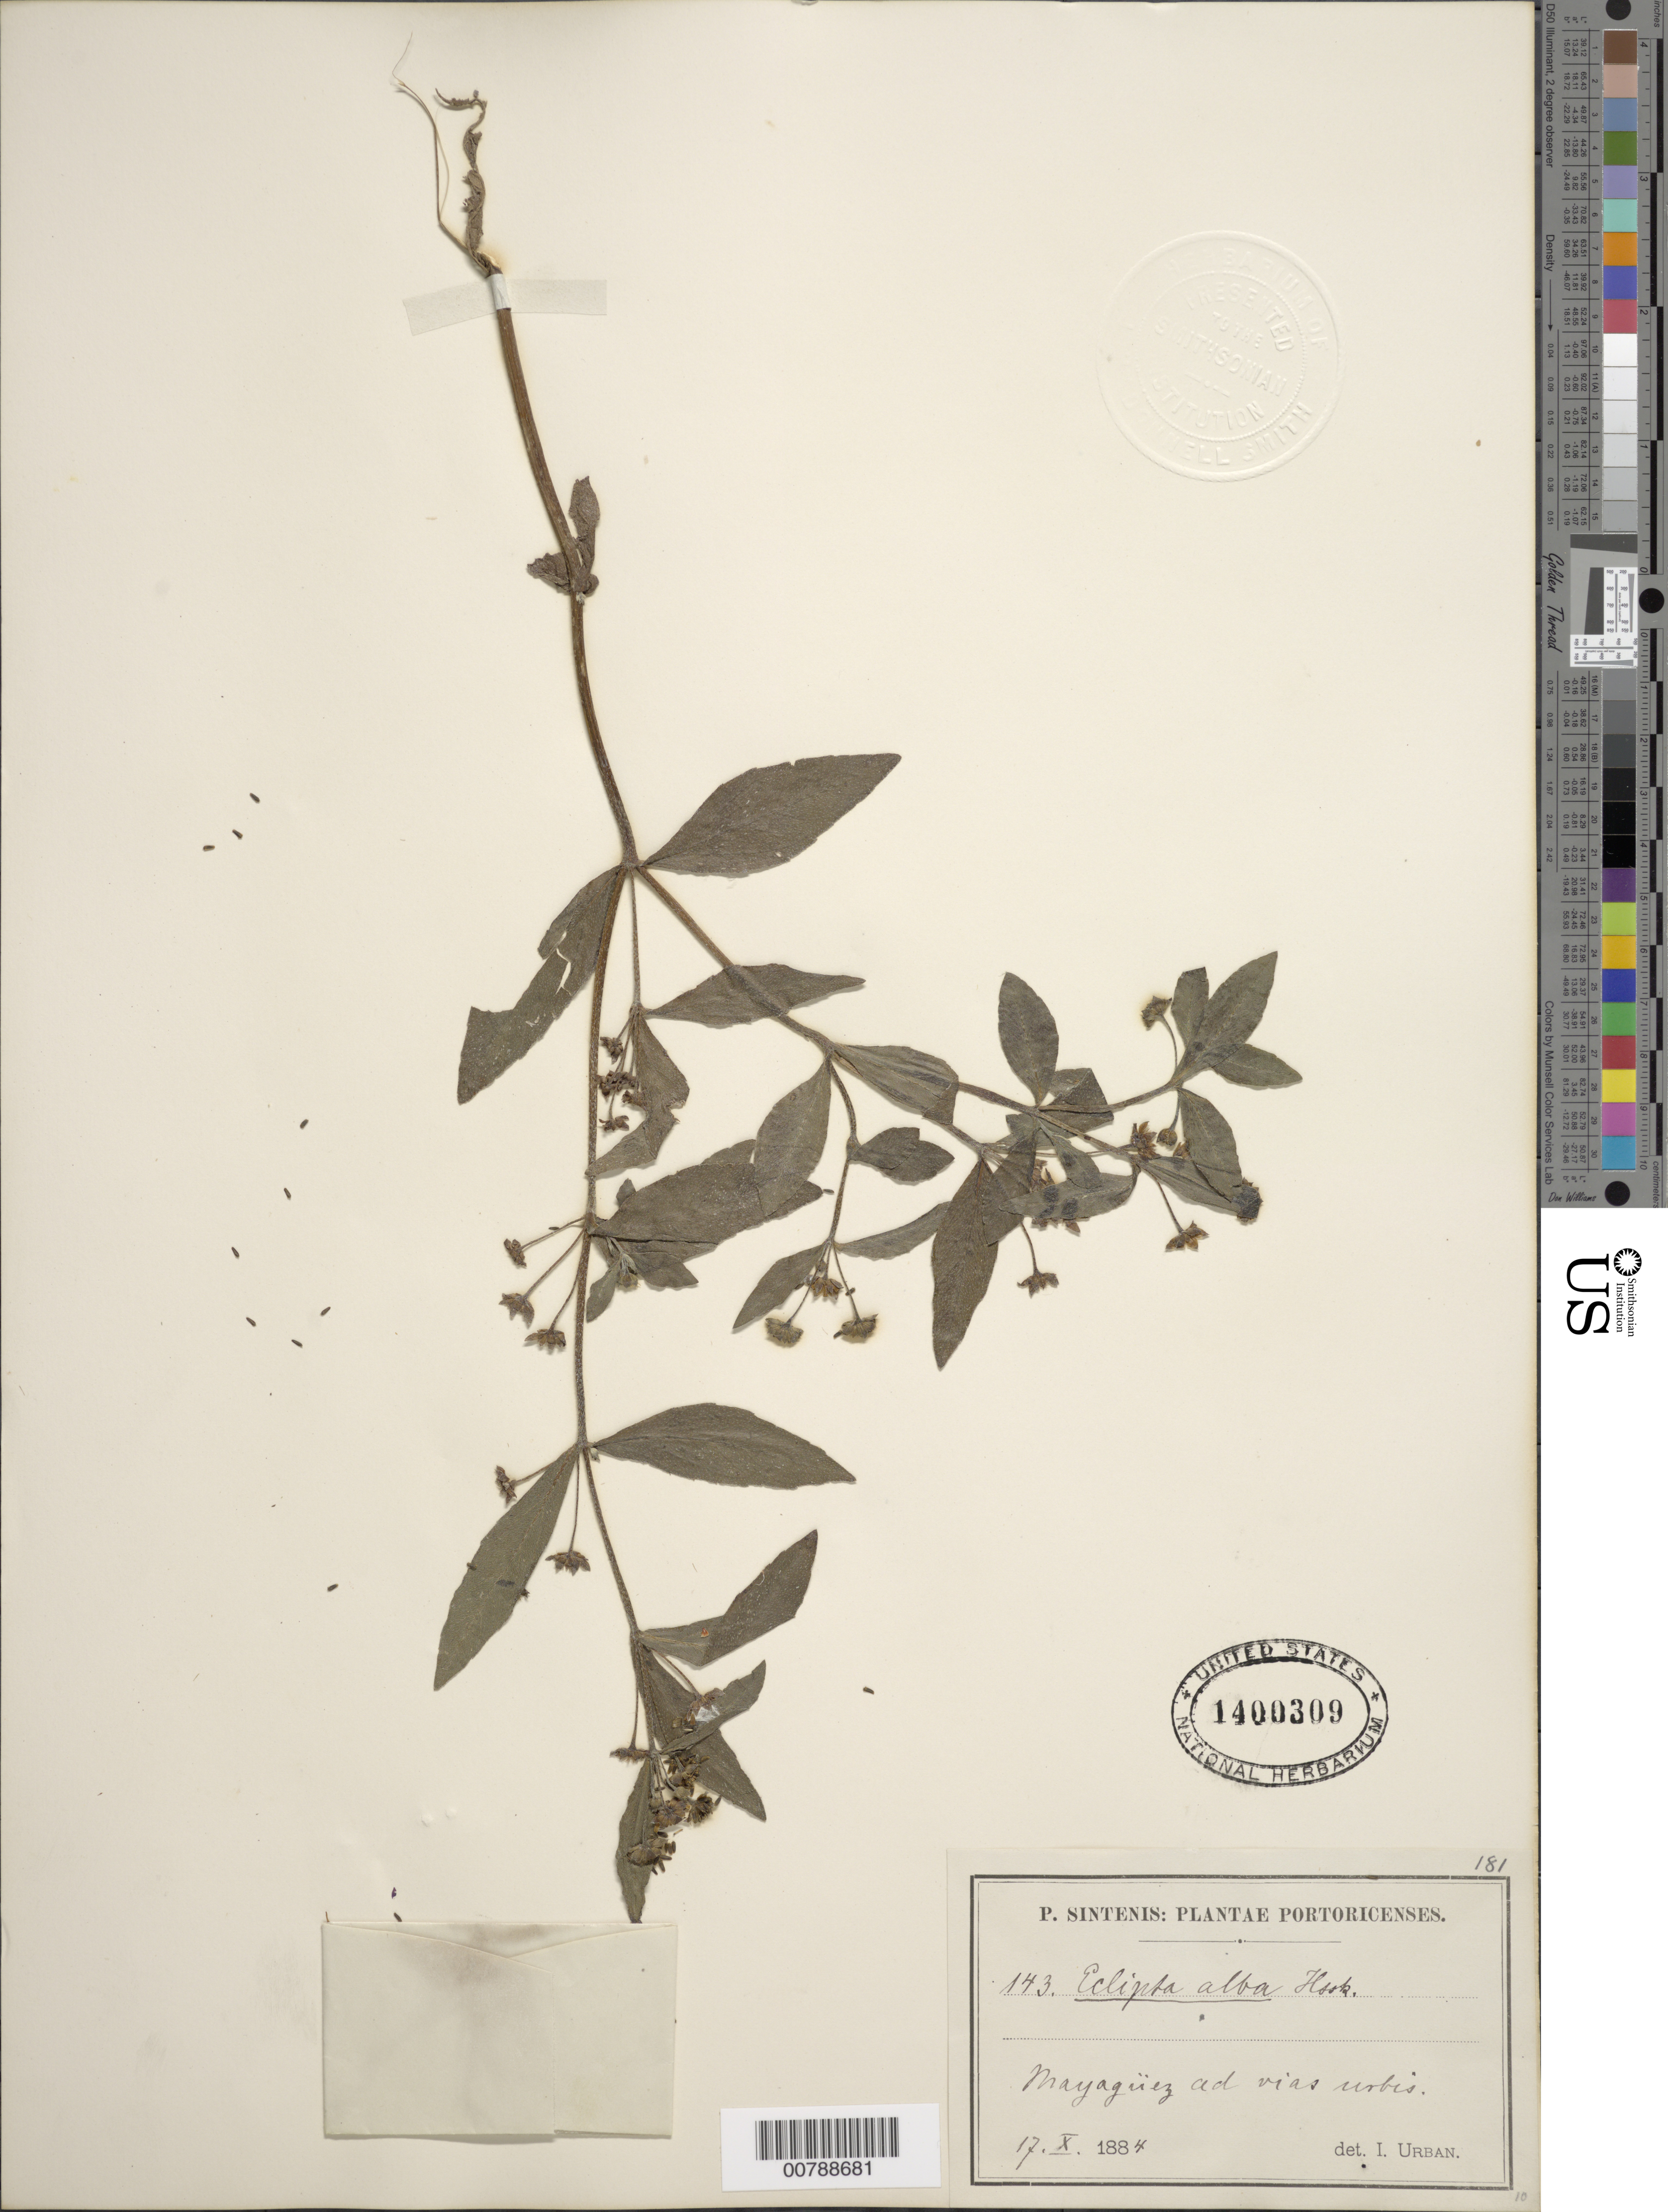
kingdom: Plantae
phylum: Tracheophyta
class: Magnoliopsida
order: Asterales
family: Asteraceae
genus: Eclipta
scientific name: Eclipta prostrata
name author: (L.) L.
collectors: P. Sintenis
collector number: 143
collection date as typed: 17 Oct 1884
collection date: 1884-10-17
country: Puerto Rico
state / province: Mayagüez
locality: Mayagüez ad vias urbis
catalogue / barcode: US 1400309